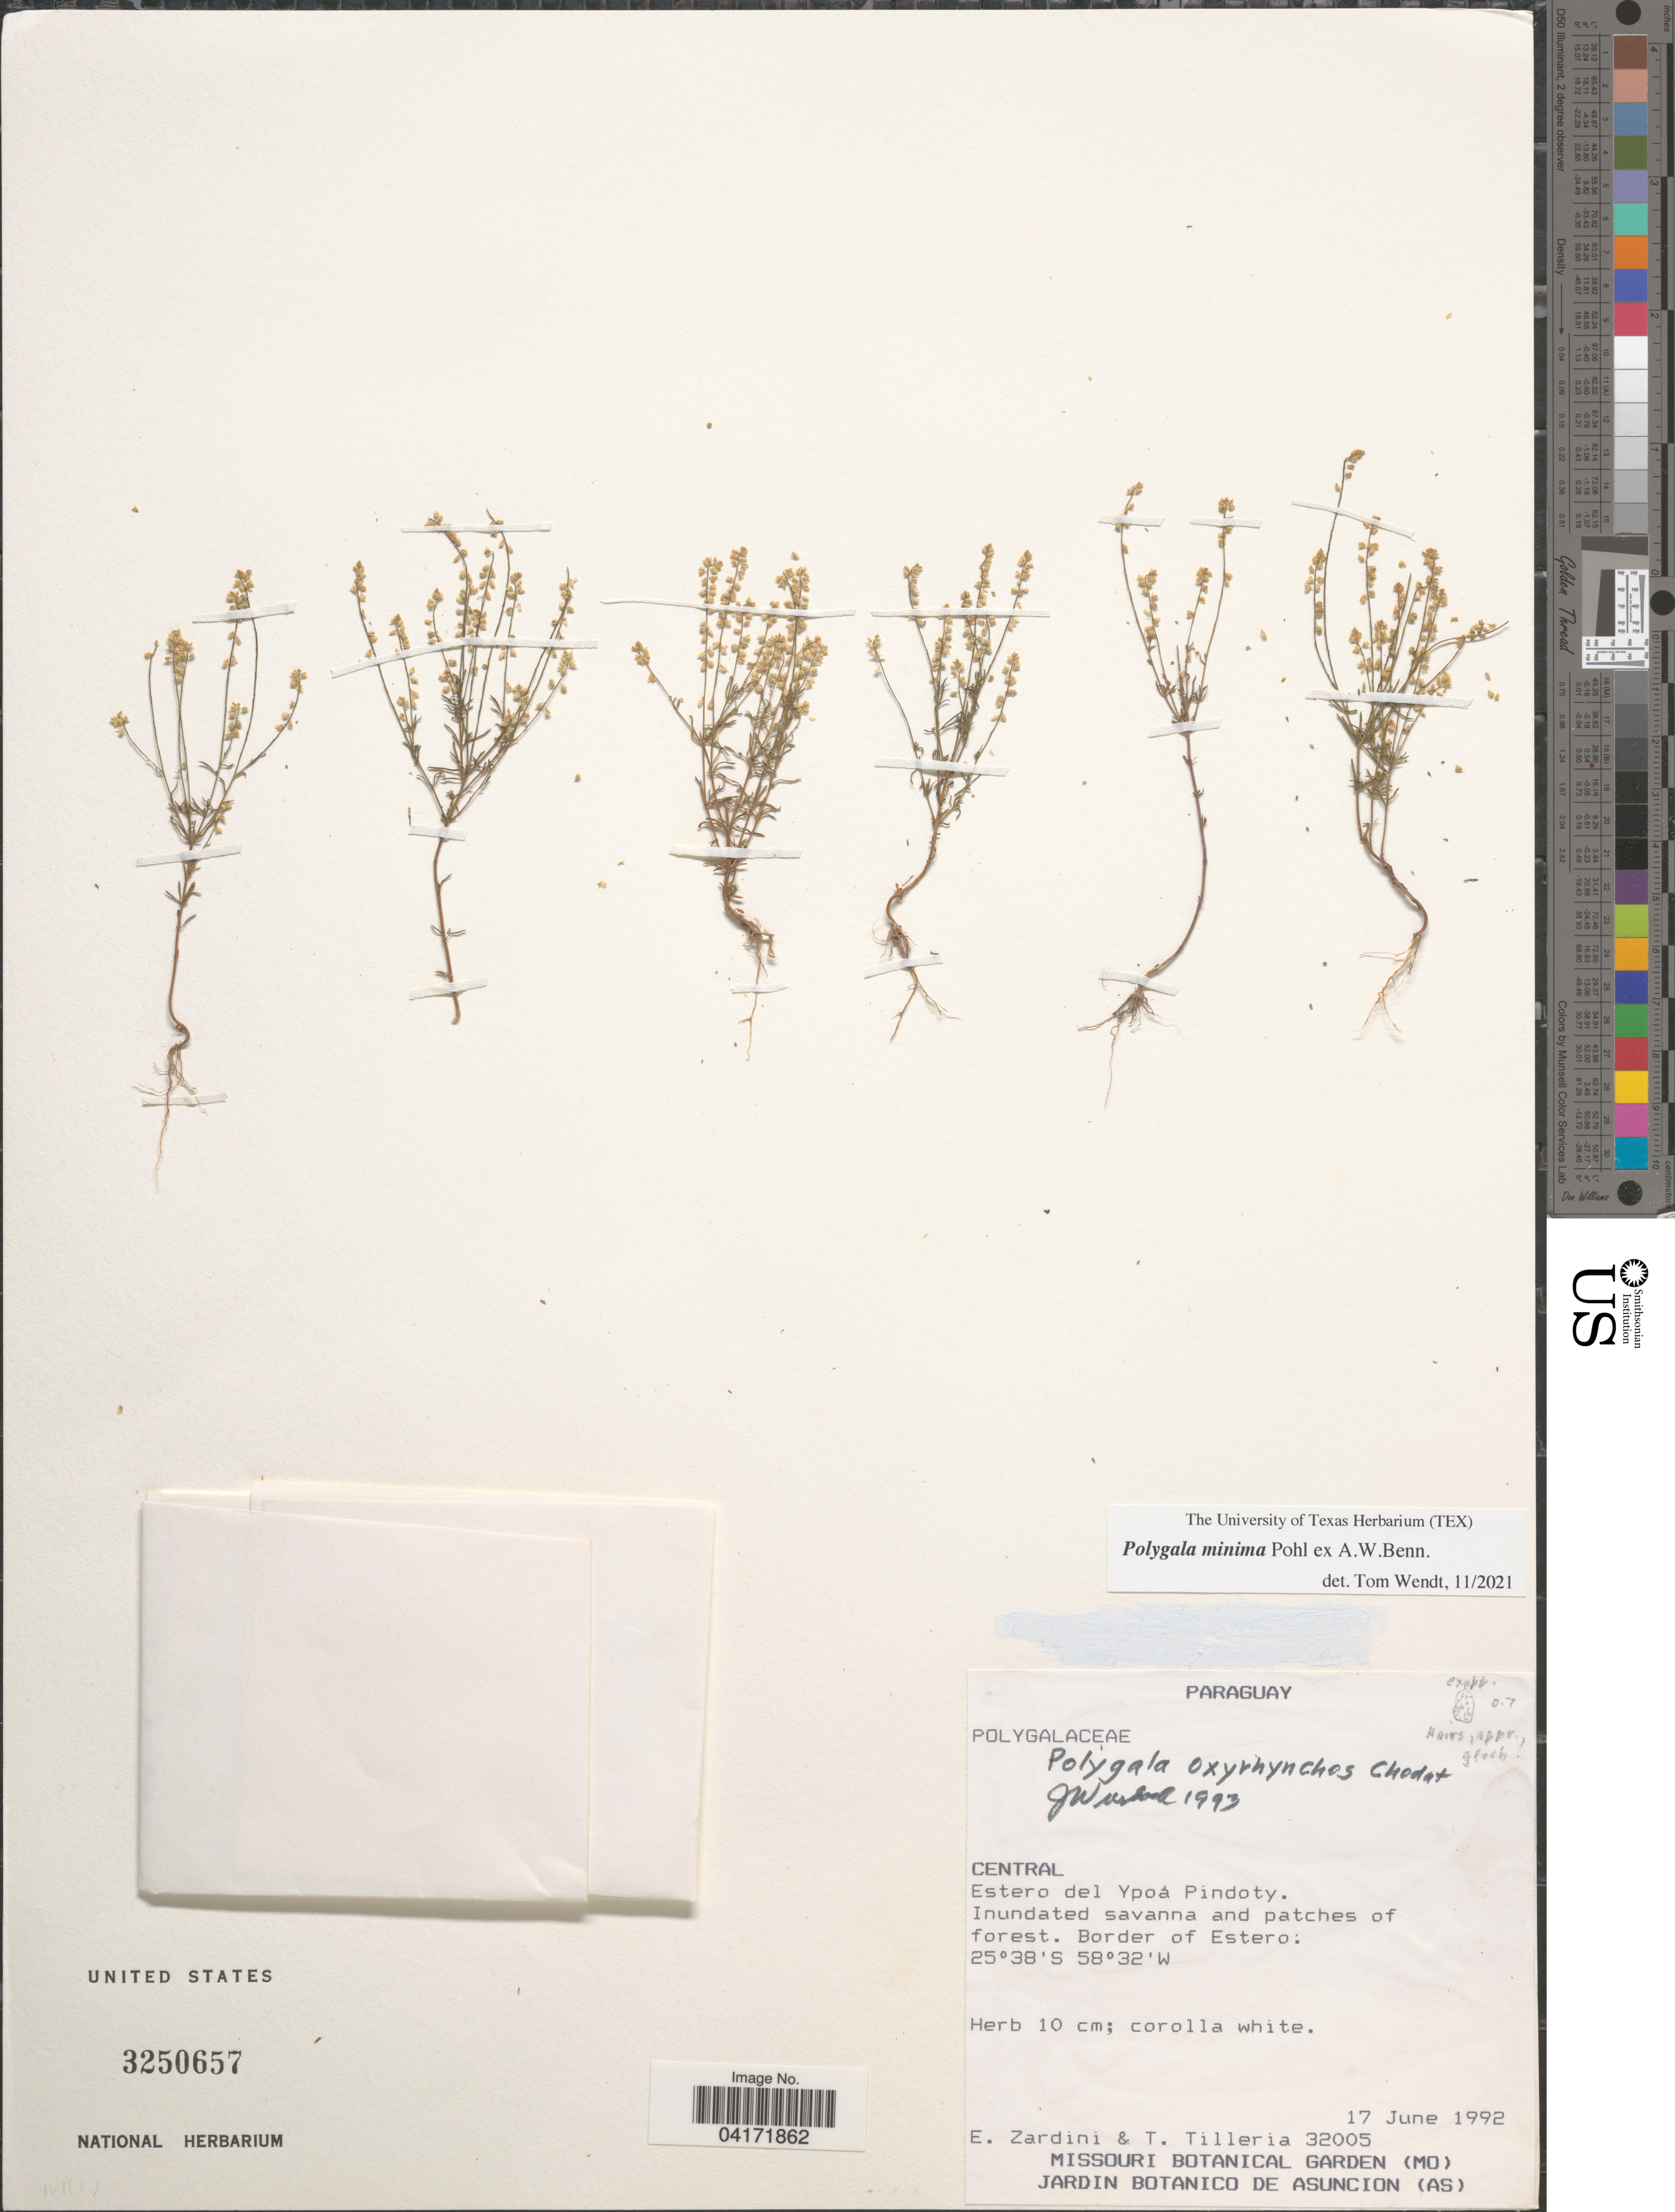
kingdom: Plantae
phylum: Tracheophyta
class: Magnoliopsida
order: Fabales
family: Polygalaceae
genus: Polygala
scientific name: Polygala minima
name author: Pohl ex A.W. Benn.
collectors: E. Zardini & T. Tilleria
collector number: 32005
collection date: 1992-06-17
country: Paraguay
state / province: Central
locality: Estero del Ypoá Pindoty. Border of Estero.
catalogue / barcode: US 3250657